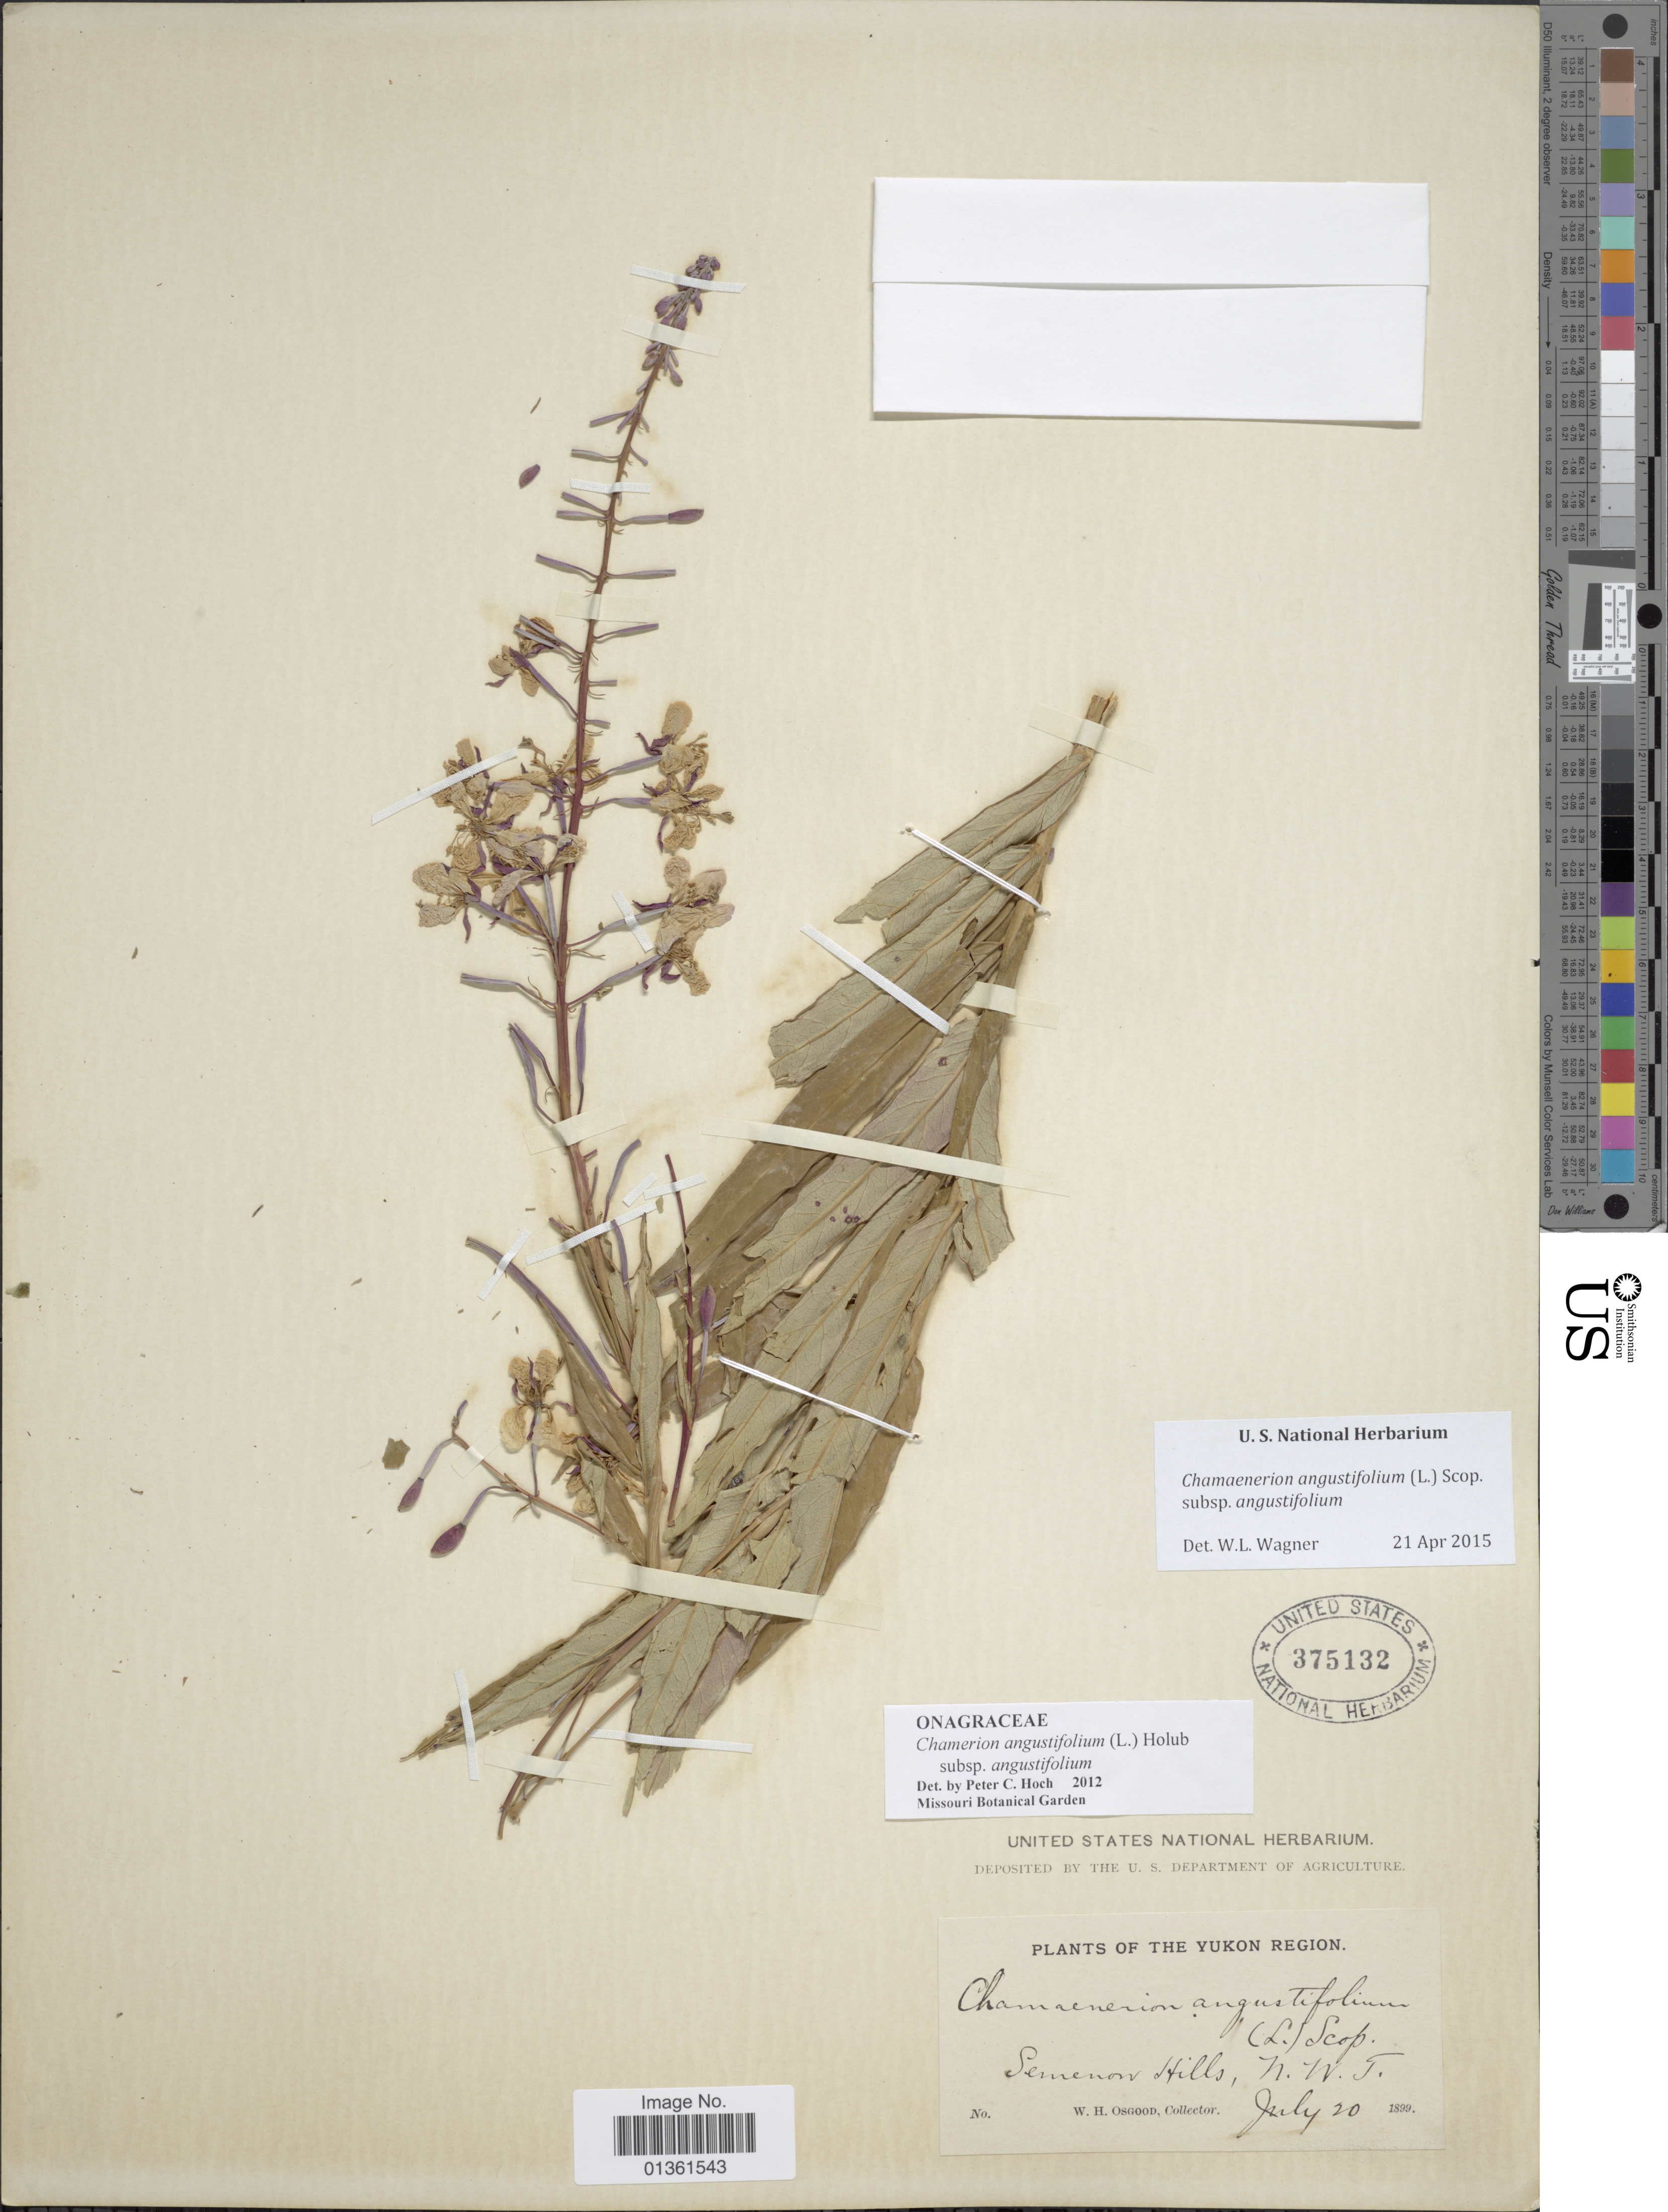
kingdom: Plantae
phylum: Tracheophyta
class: Magnoliopsida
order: Myrtales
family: Onagraceae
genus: Chamaenerion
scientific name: Chamaenerion angustifolium subsp. angustifolium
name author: (L.) Scop.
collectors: W. Osgood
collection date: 1899-07-20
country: Canada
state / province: Northwest Territories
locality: Yukon Valley. Semenon Hills.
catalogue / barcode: US 375132